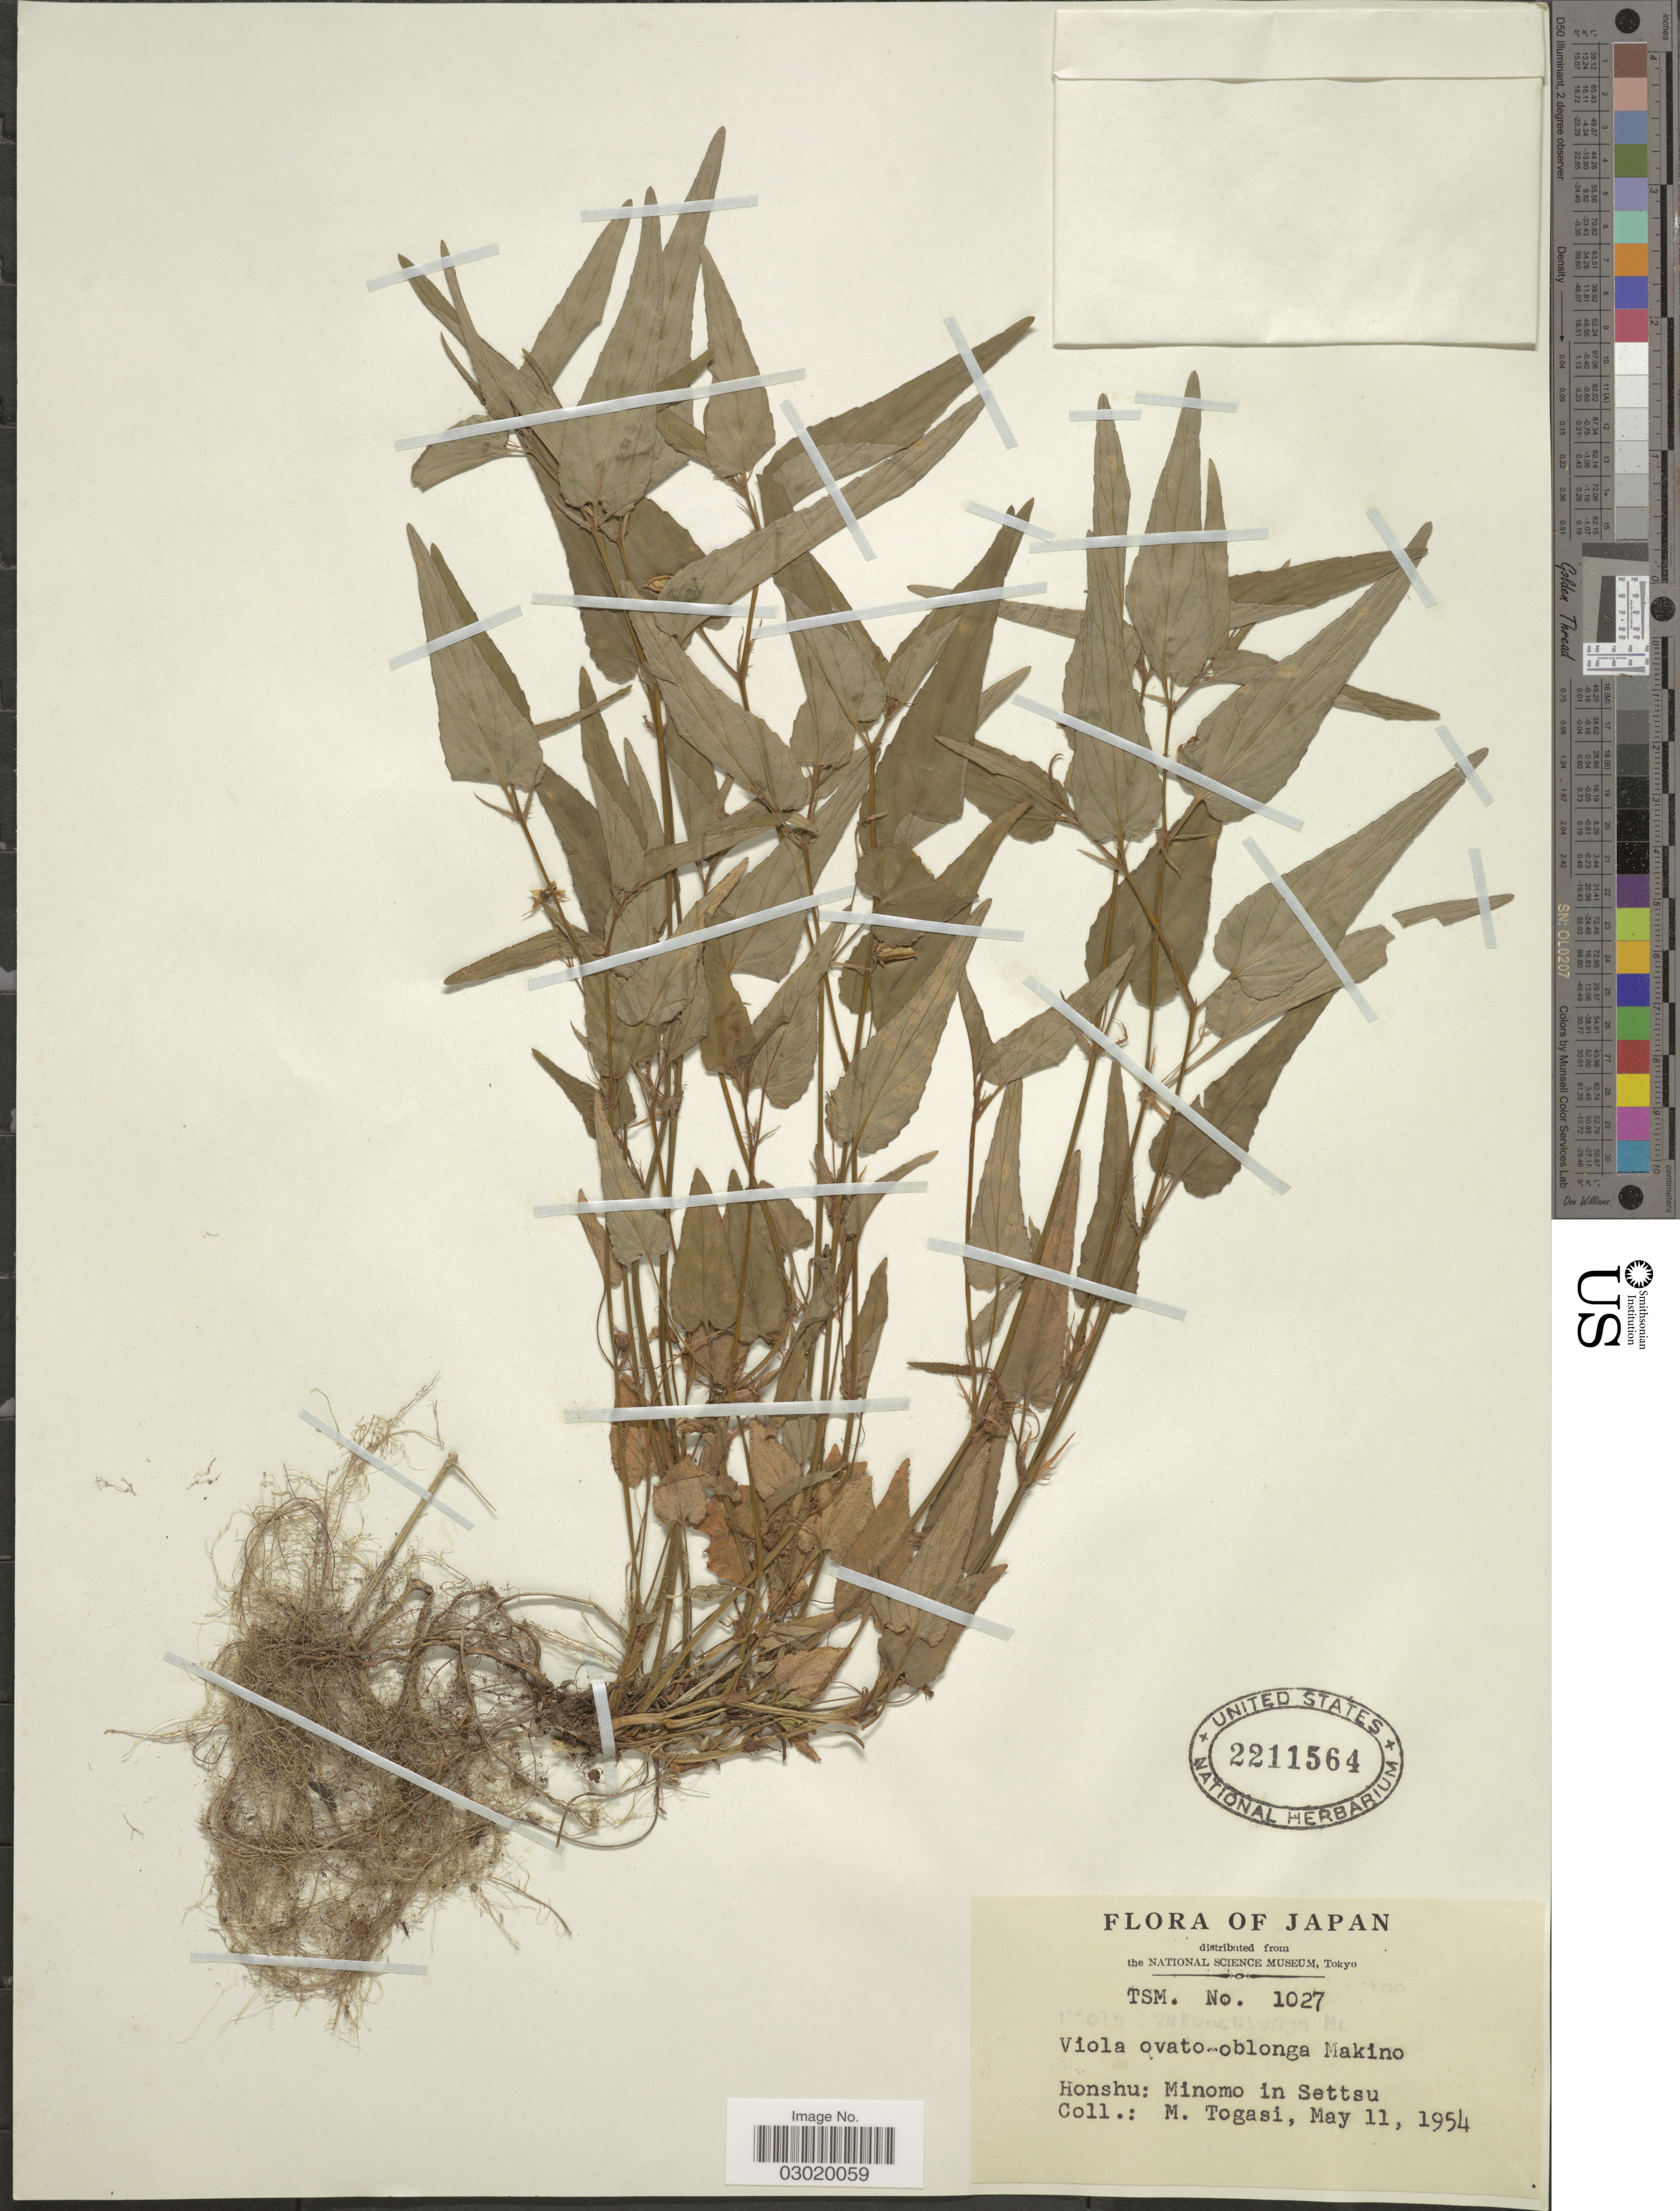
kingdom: Plantae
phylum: Tracheophyta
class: Magnoliopsida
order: Malpighiales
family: Violaceae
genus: Viola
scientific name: Viola ovato-oblonga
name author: Makino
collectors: M. Togasi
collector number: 1027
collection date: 1954-05-11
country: Japan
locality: Honshu: Minomo in Settsu.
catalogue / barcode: US 2211564